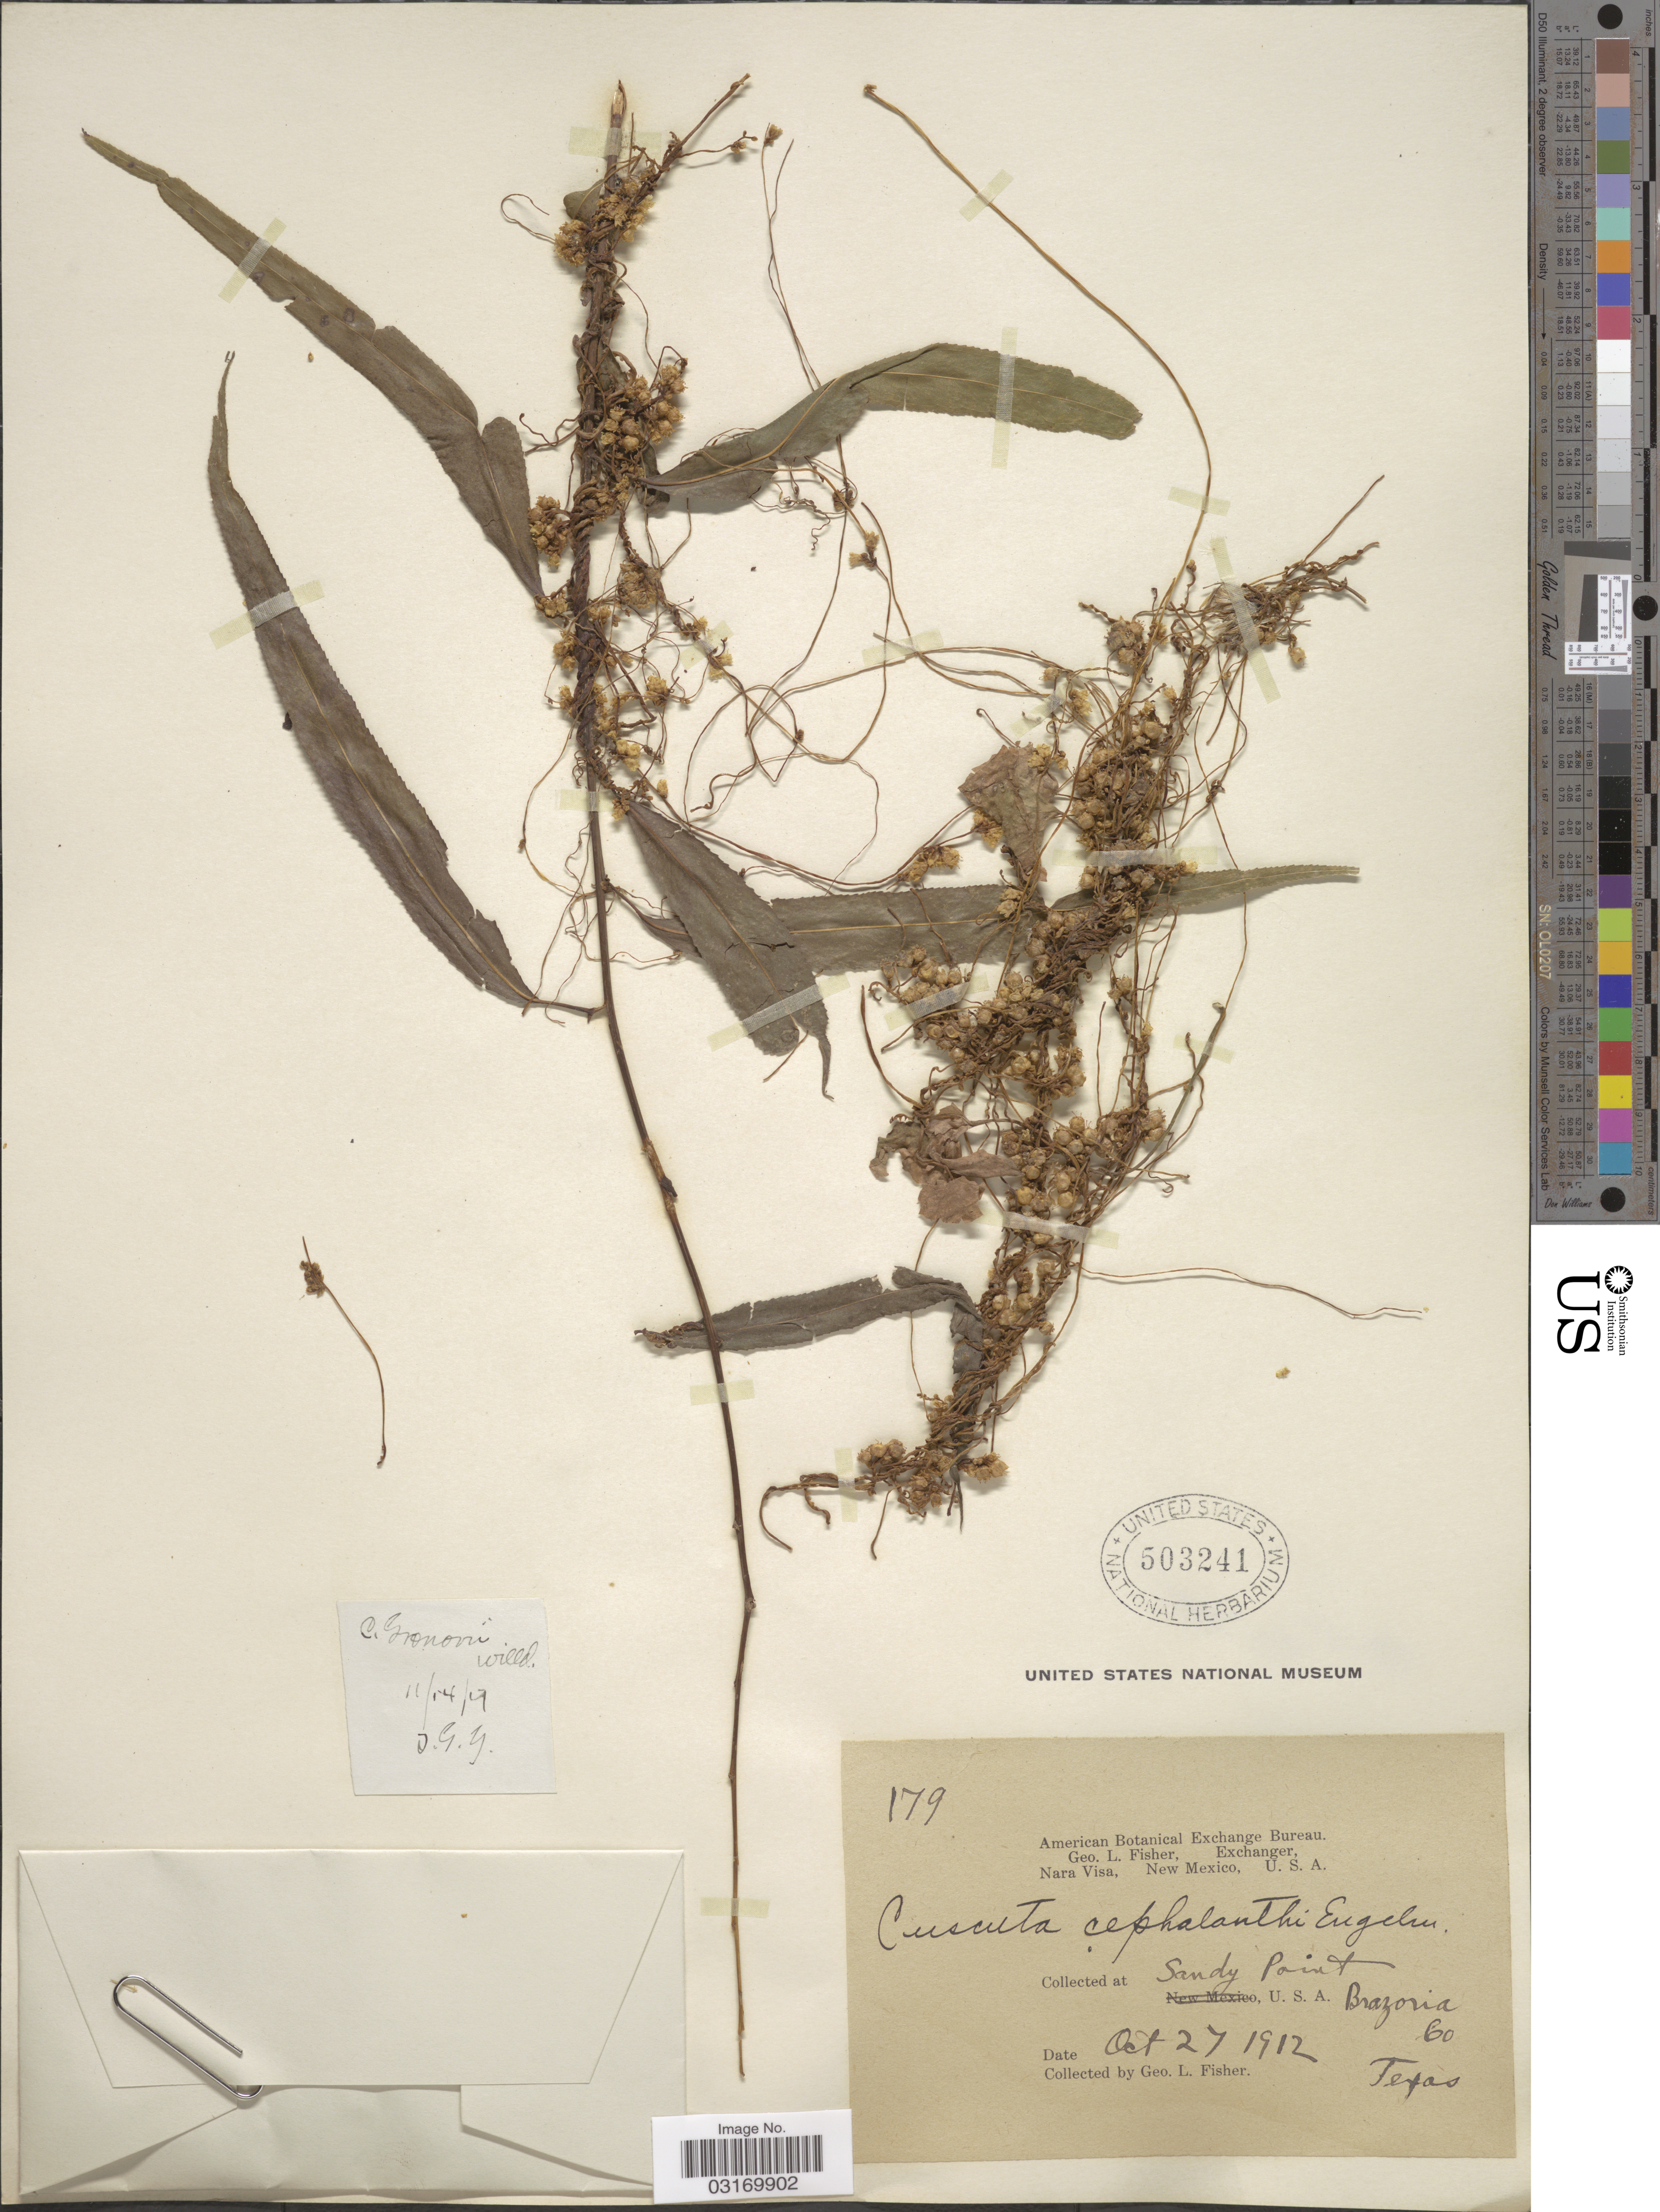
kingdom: Plantae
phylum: Tracheophyta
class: Magnoliopsida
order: Solanales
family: Convolvulaceae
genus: Cuscuta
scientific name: Cuscuta gronovii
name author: Willd. ex Schult.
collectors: G. L. Fisher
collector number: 179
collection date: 1912-10-27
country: United States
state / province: Texas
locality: Sandy point. Brazoria Co.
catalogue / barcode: US 503241